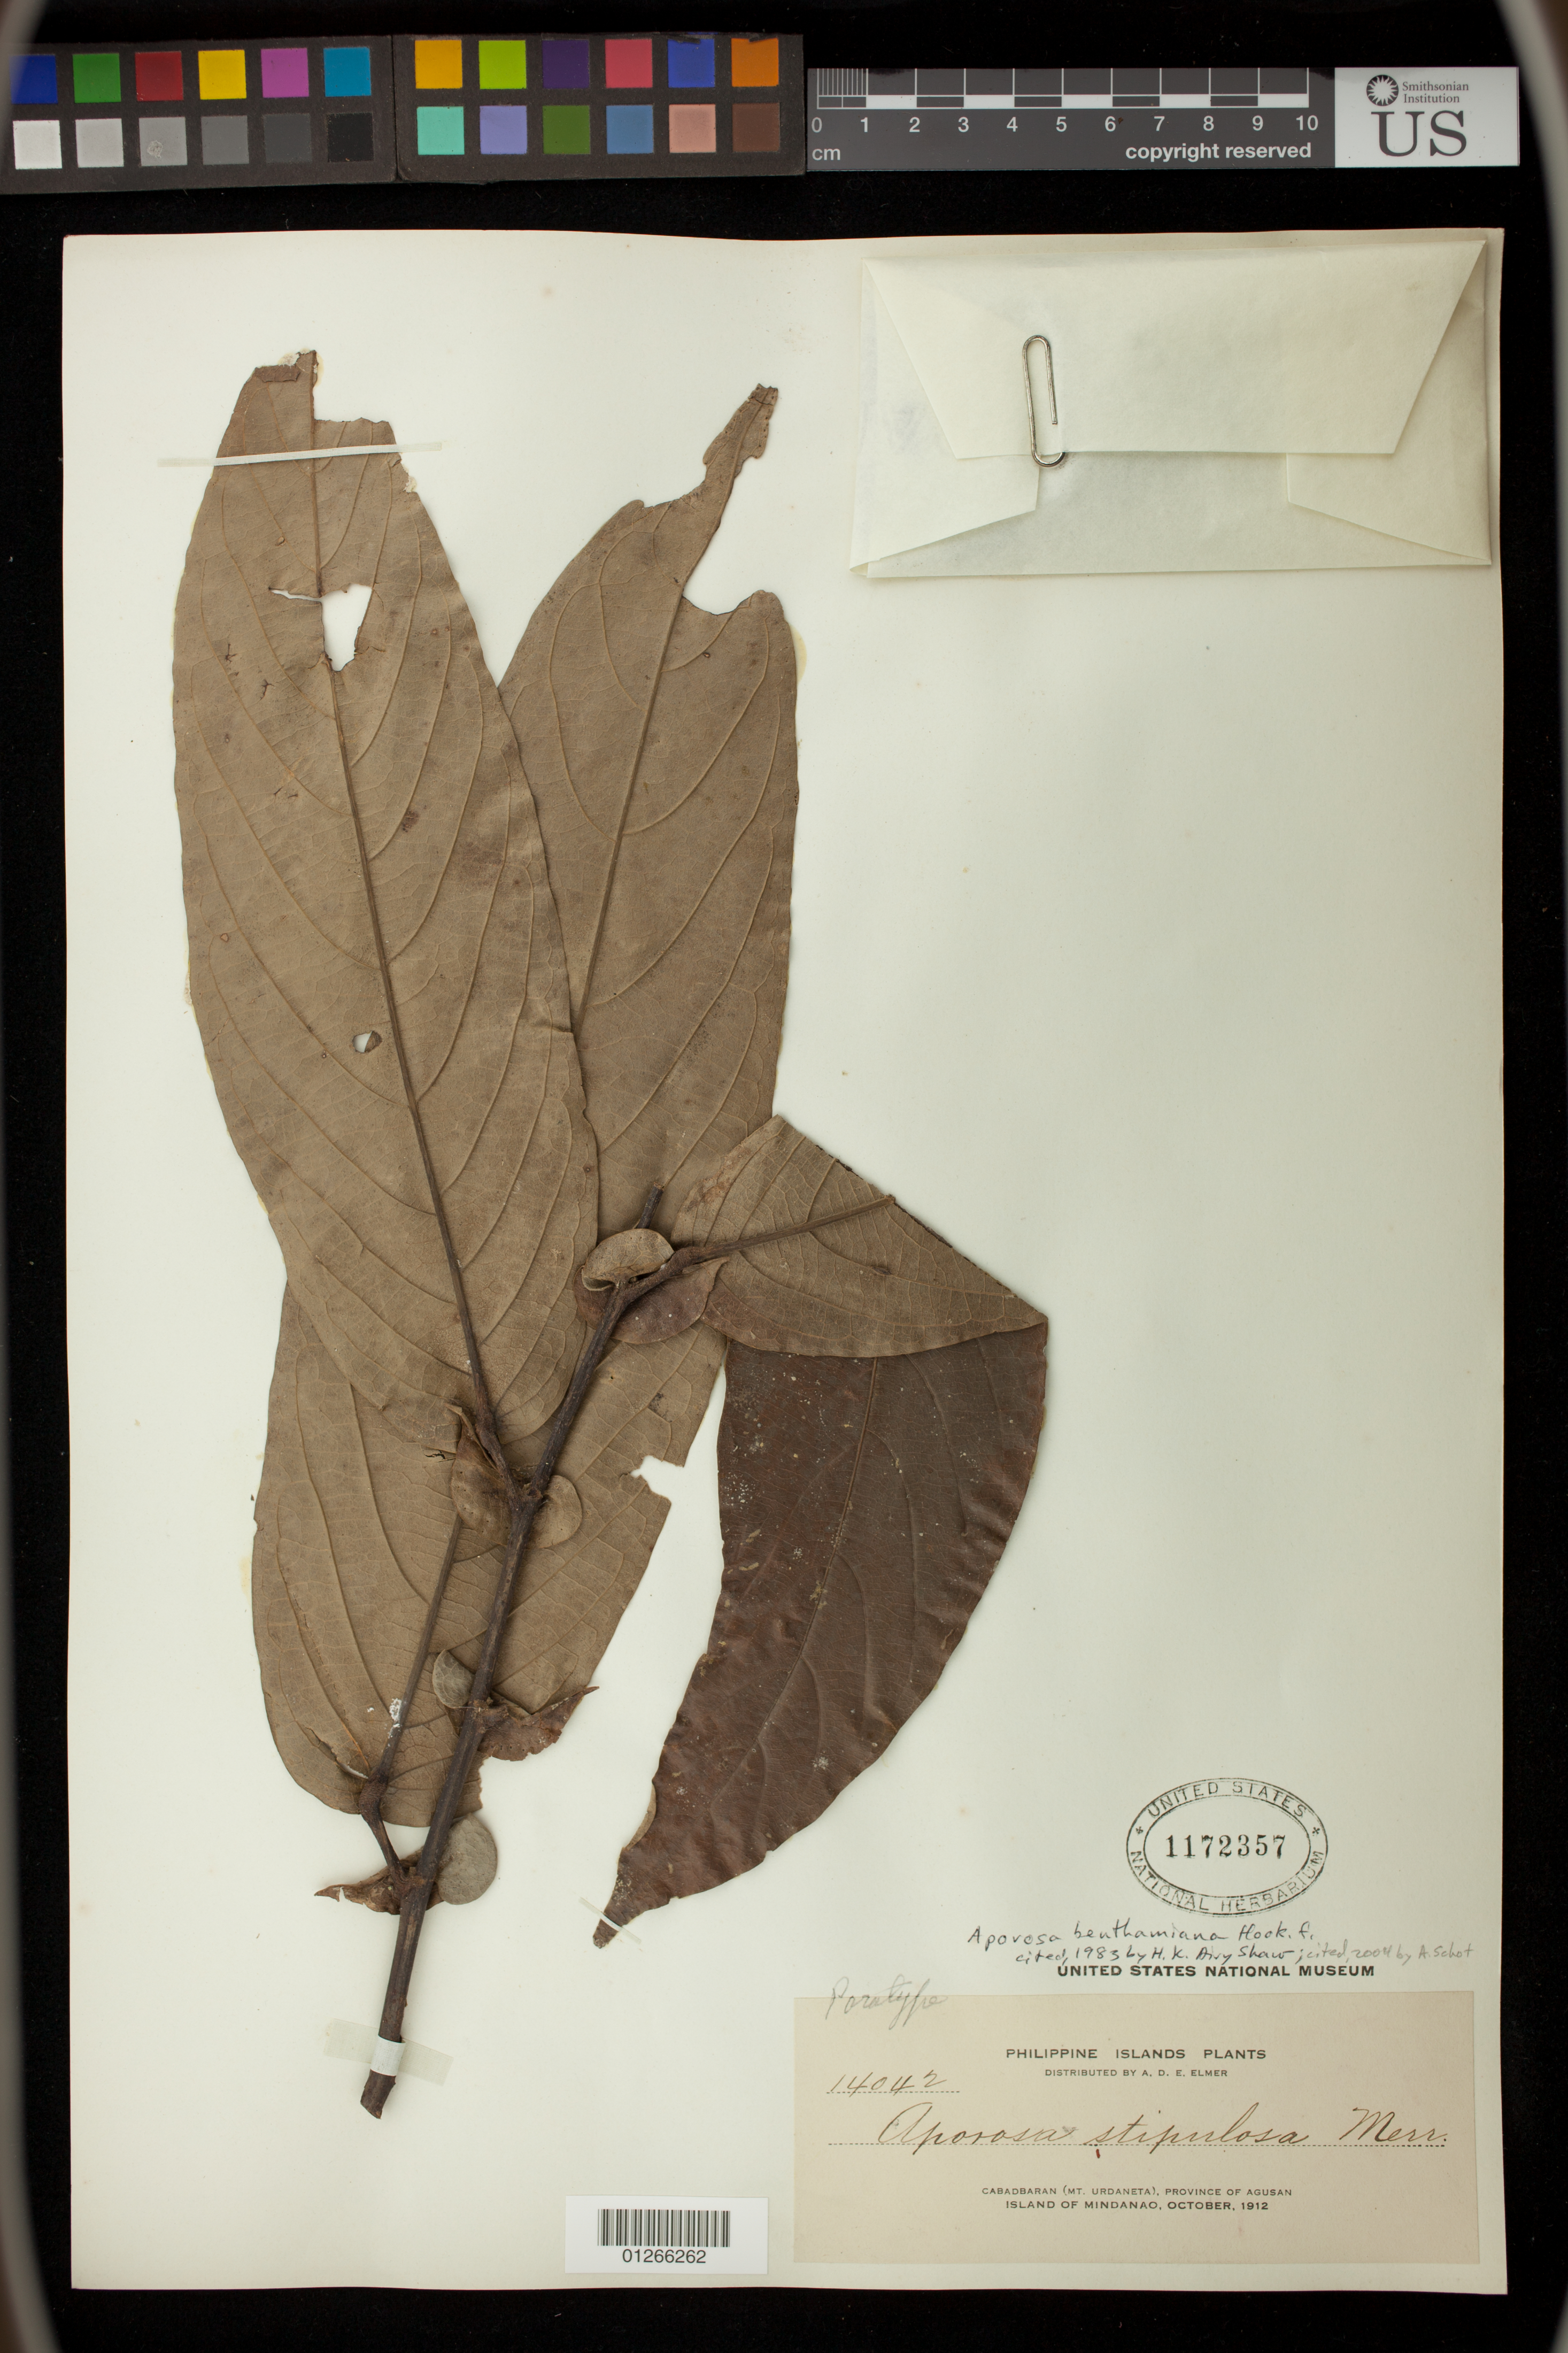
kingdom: Plantae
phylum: Tracheophyta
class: Magnoliopsida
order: Malpighiales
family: Phyllanthaceae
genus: Aporosa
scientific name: Aporosa benthamiana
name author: Hook. f.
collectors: A. D. E. Elmer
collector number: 14042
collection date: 1912-10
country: Philippines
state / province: Caraga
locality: Cabadbaran (Mt. Urdaneta), Province of Agusan, Island of Mindanao